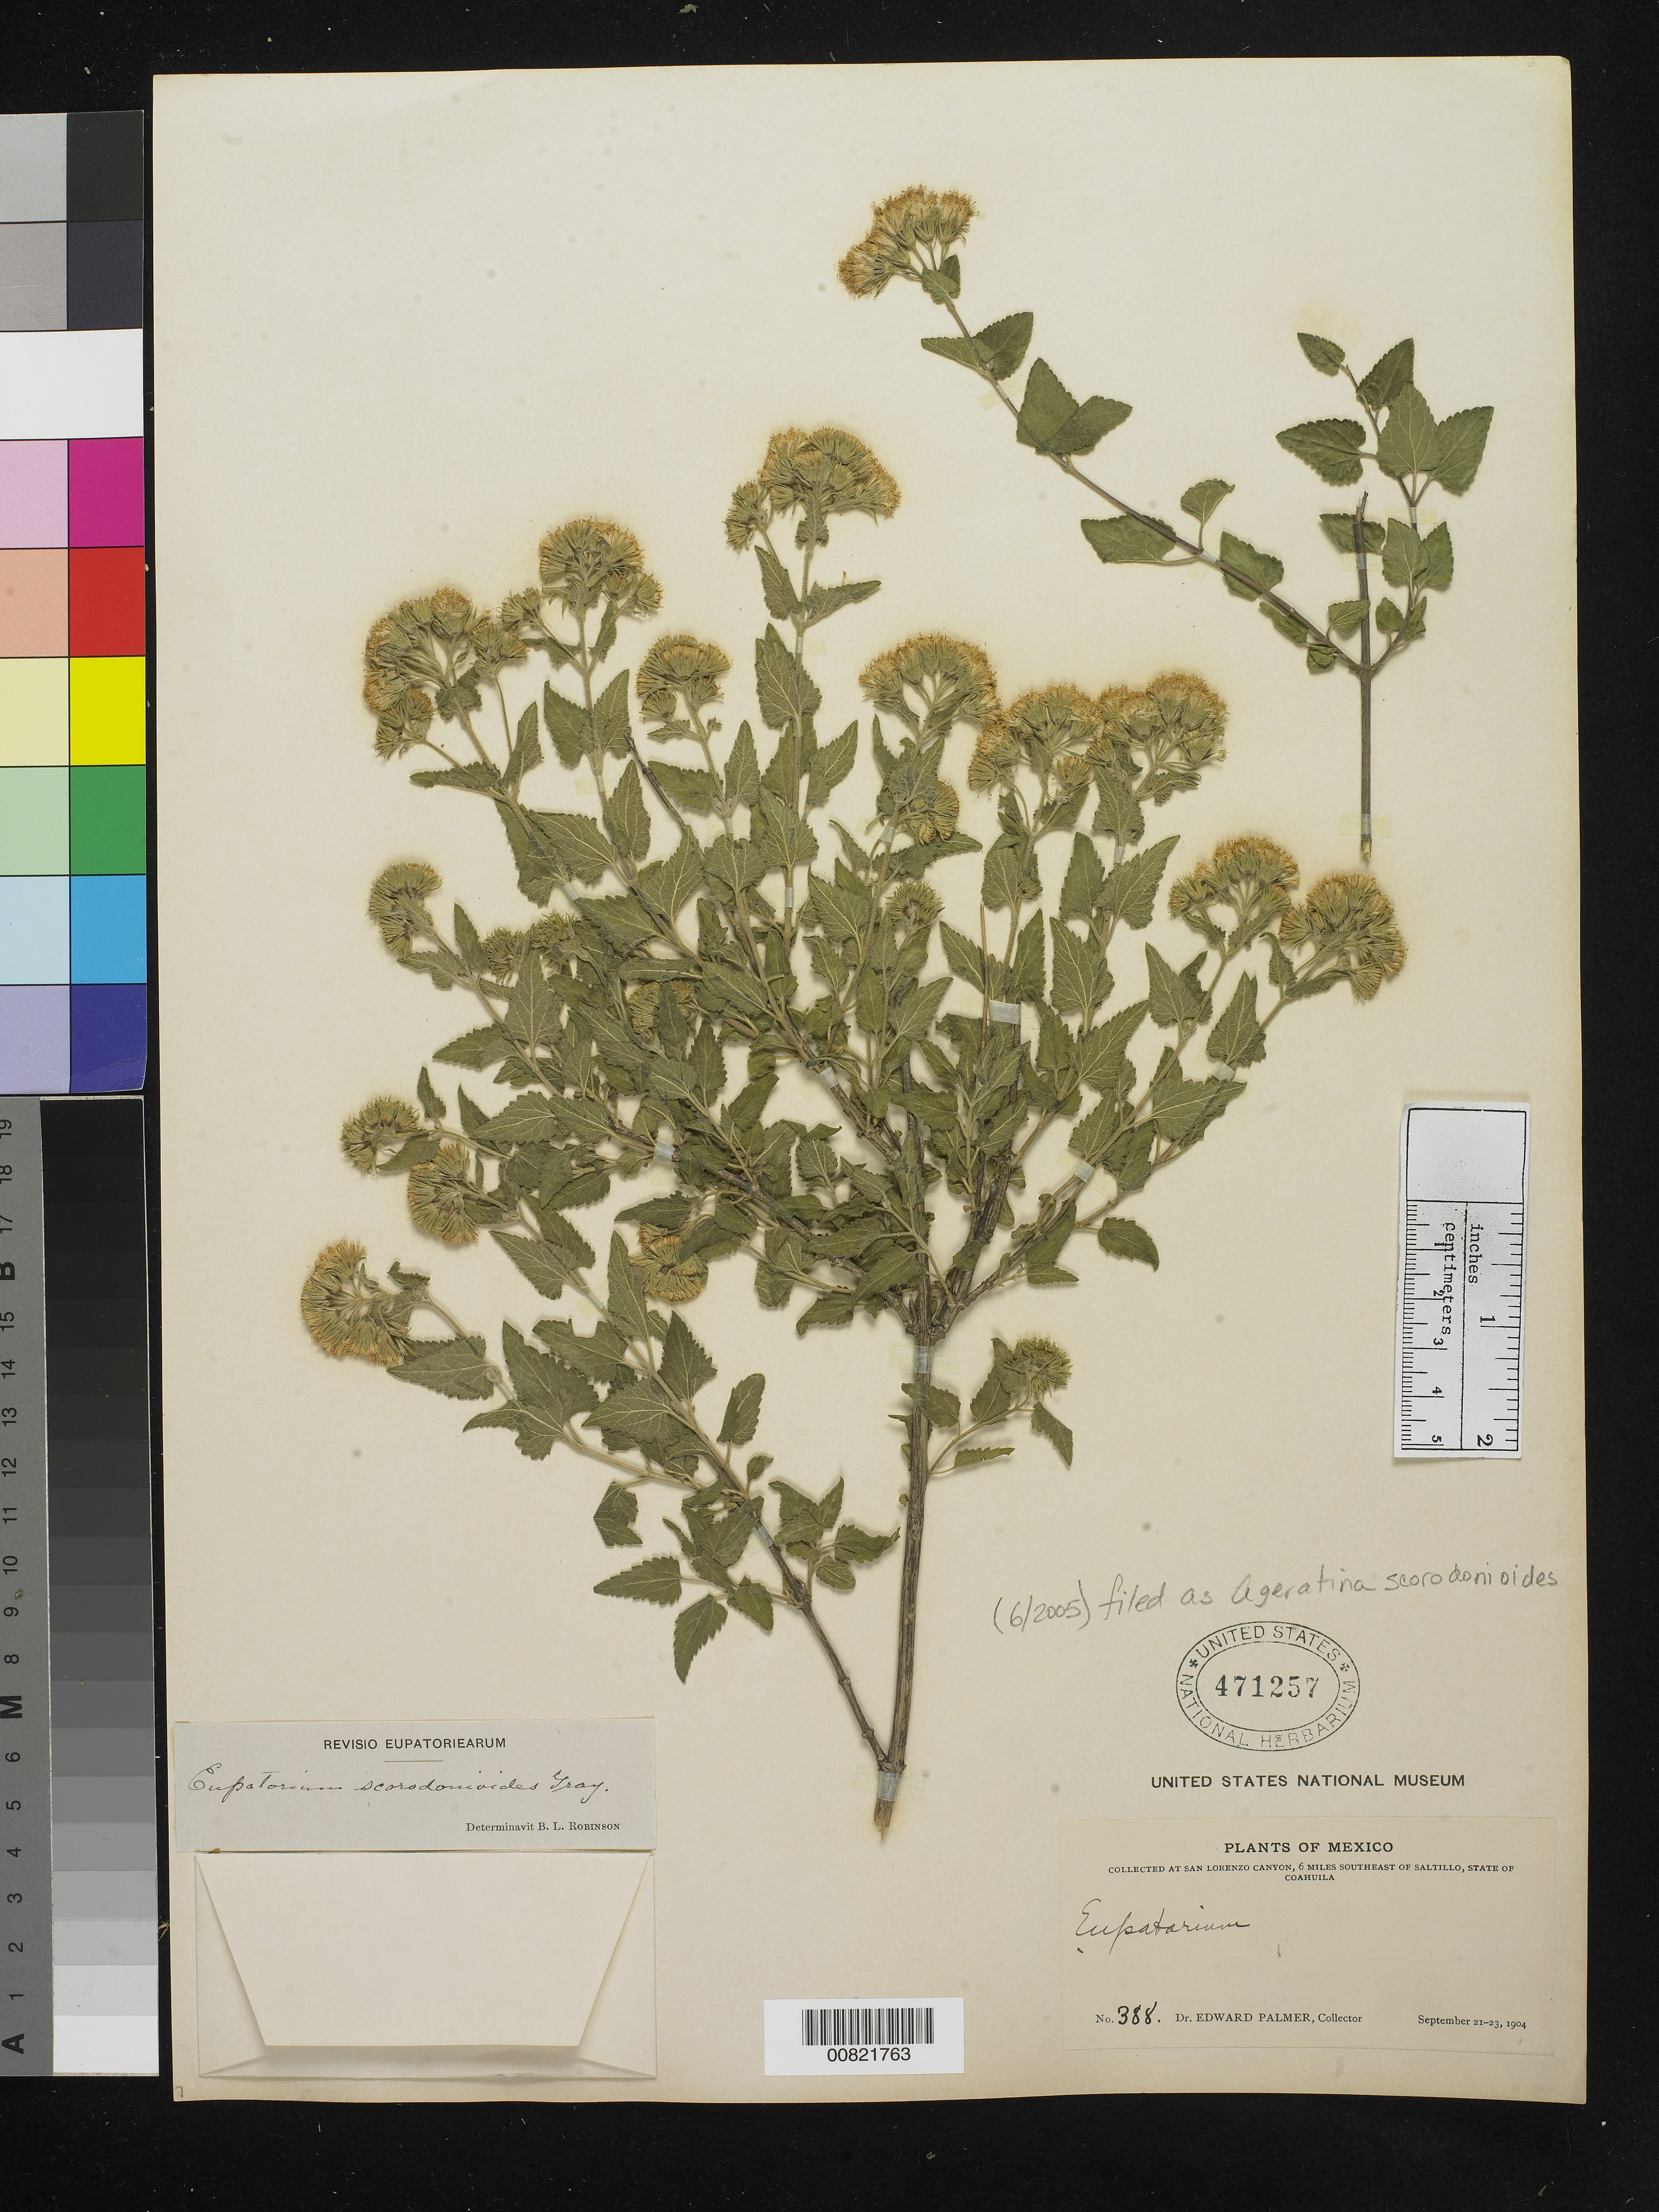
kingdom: Plantae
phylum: Tracheophyta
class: Magnoliopsida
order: Asterales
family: Asteraceae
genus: Ageratina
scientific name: Ageratina scorodonioides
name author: (A. Gray) R.M. King & H. Rob.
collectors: E. Palmer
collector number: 388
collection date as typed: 21 Sep 1904 to 23 Sep 1904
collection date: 1904-09-21/1904-09-23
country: Mexico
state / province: Coahuila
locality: San Lorenzo Canyon, 6 miles southeast of Saltillo, Coahuila.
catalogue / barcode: US 471257